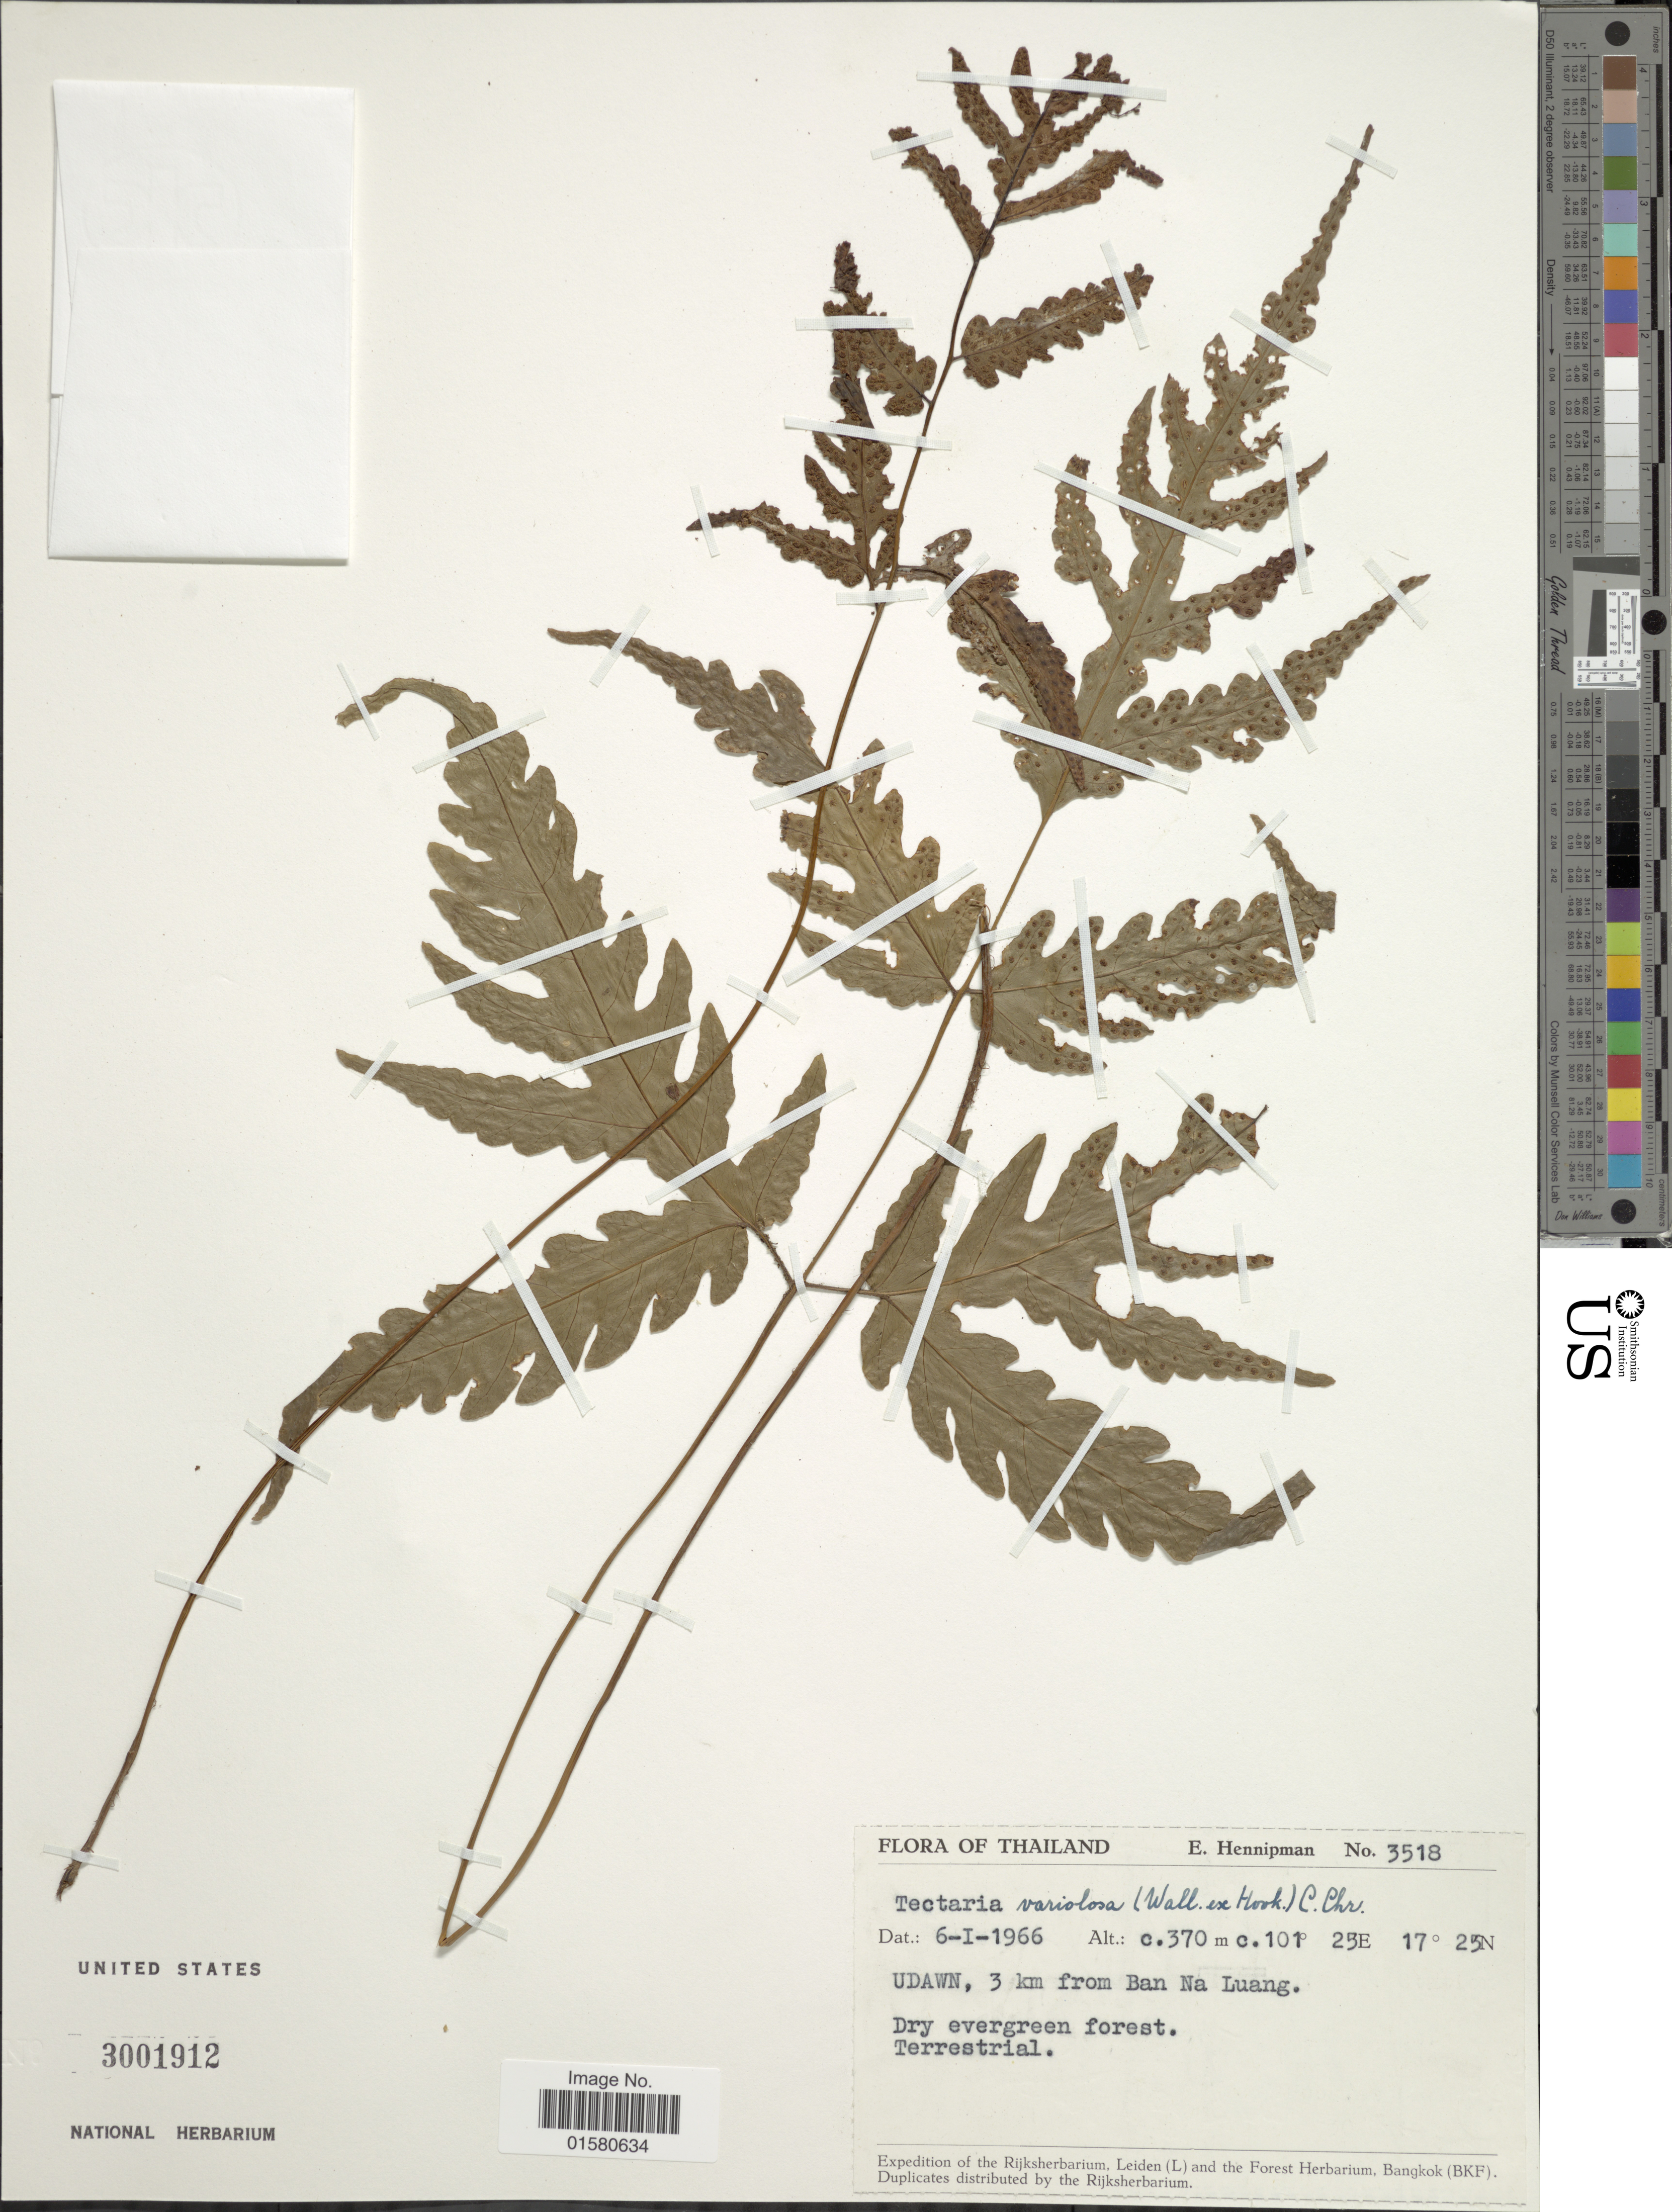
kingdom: Plantae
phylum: Tracheophyta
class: Polypodiopsida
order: Polypodiales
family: Tectariaceae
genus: Tectaria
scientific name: Tectaria variolosa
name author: (Wall. ex Hook.) C. Chr.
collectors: E. Hennipman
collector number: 3518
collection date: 1966-01-06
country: Thailand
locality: Udawn, 3 km from Ban Na Luang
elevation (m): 370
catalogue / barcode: US 3001912